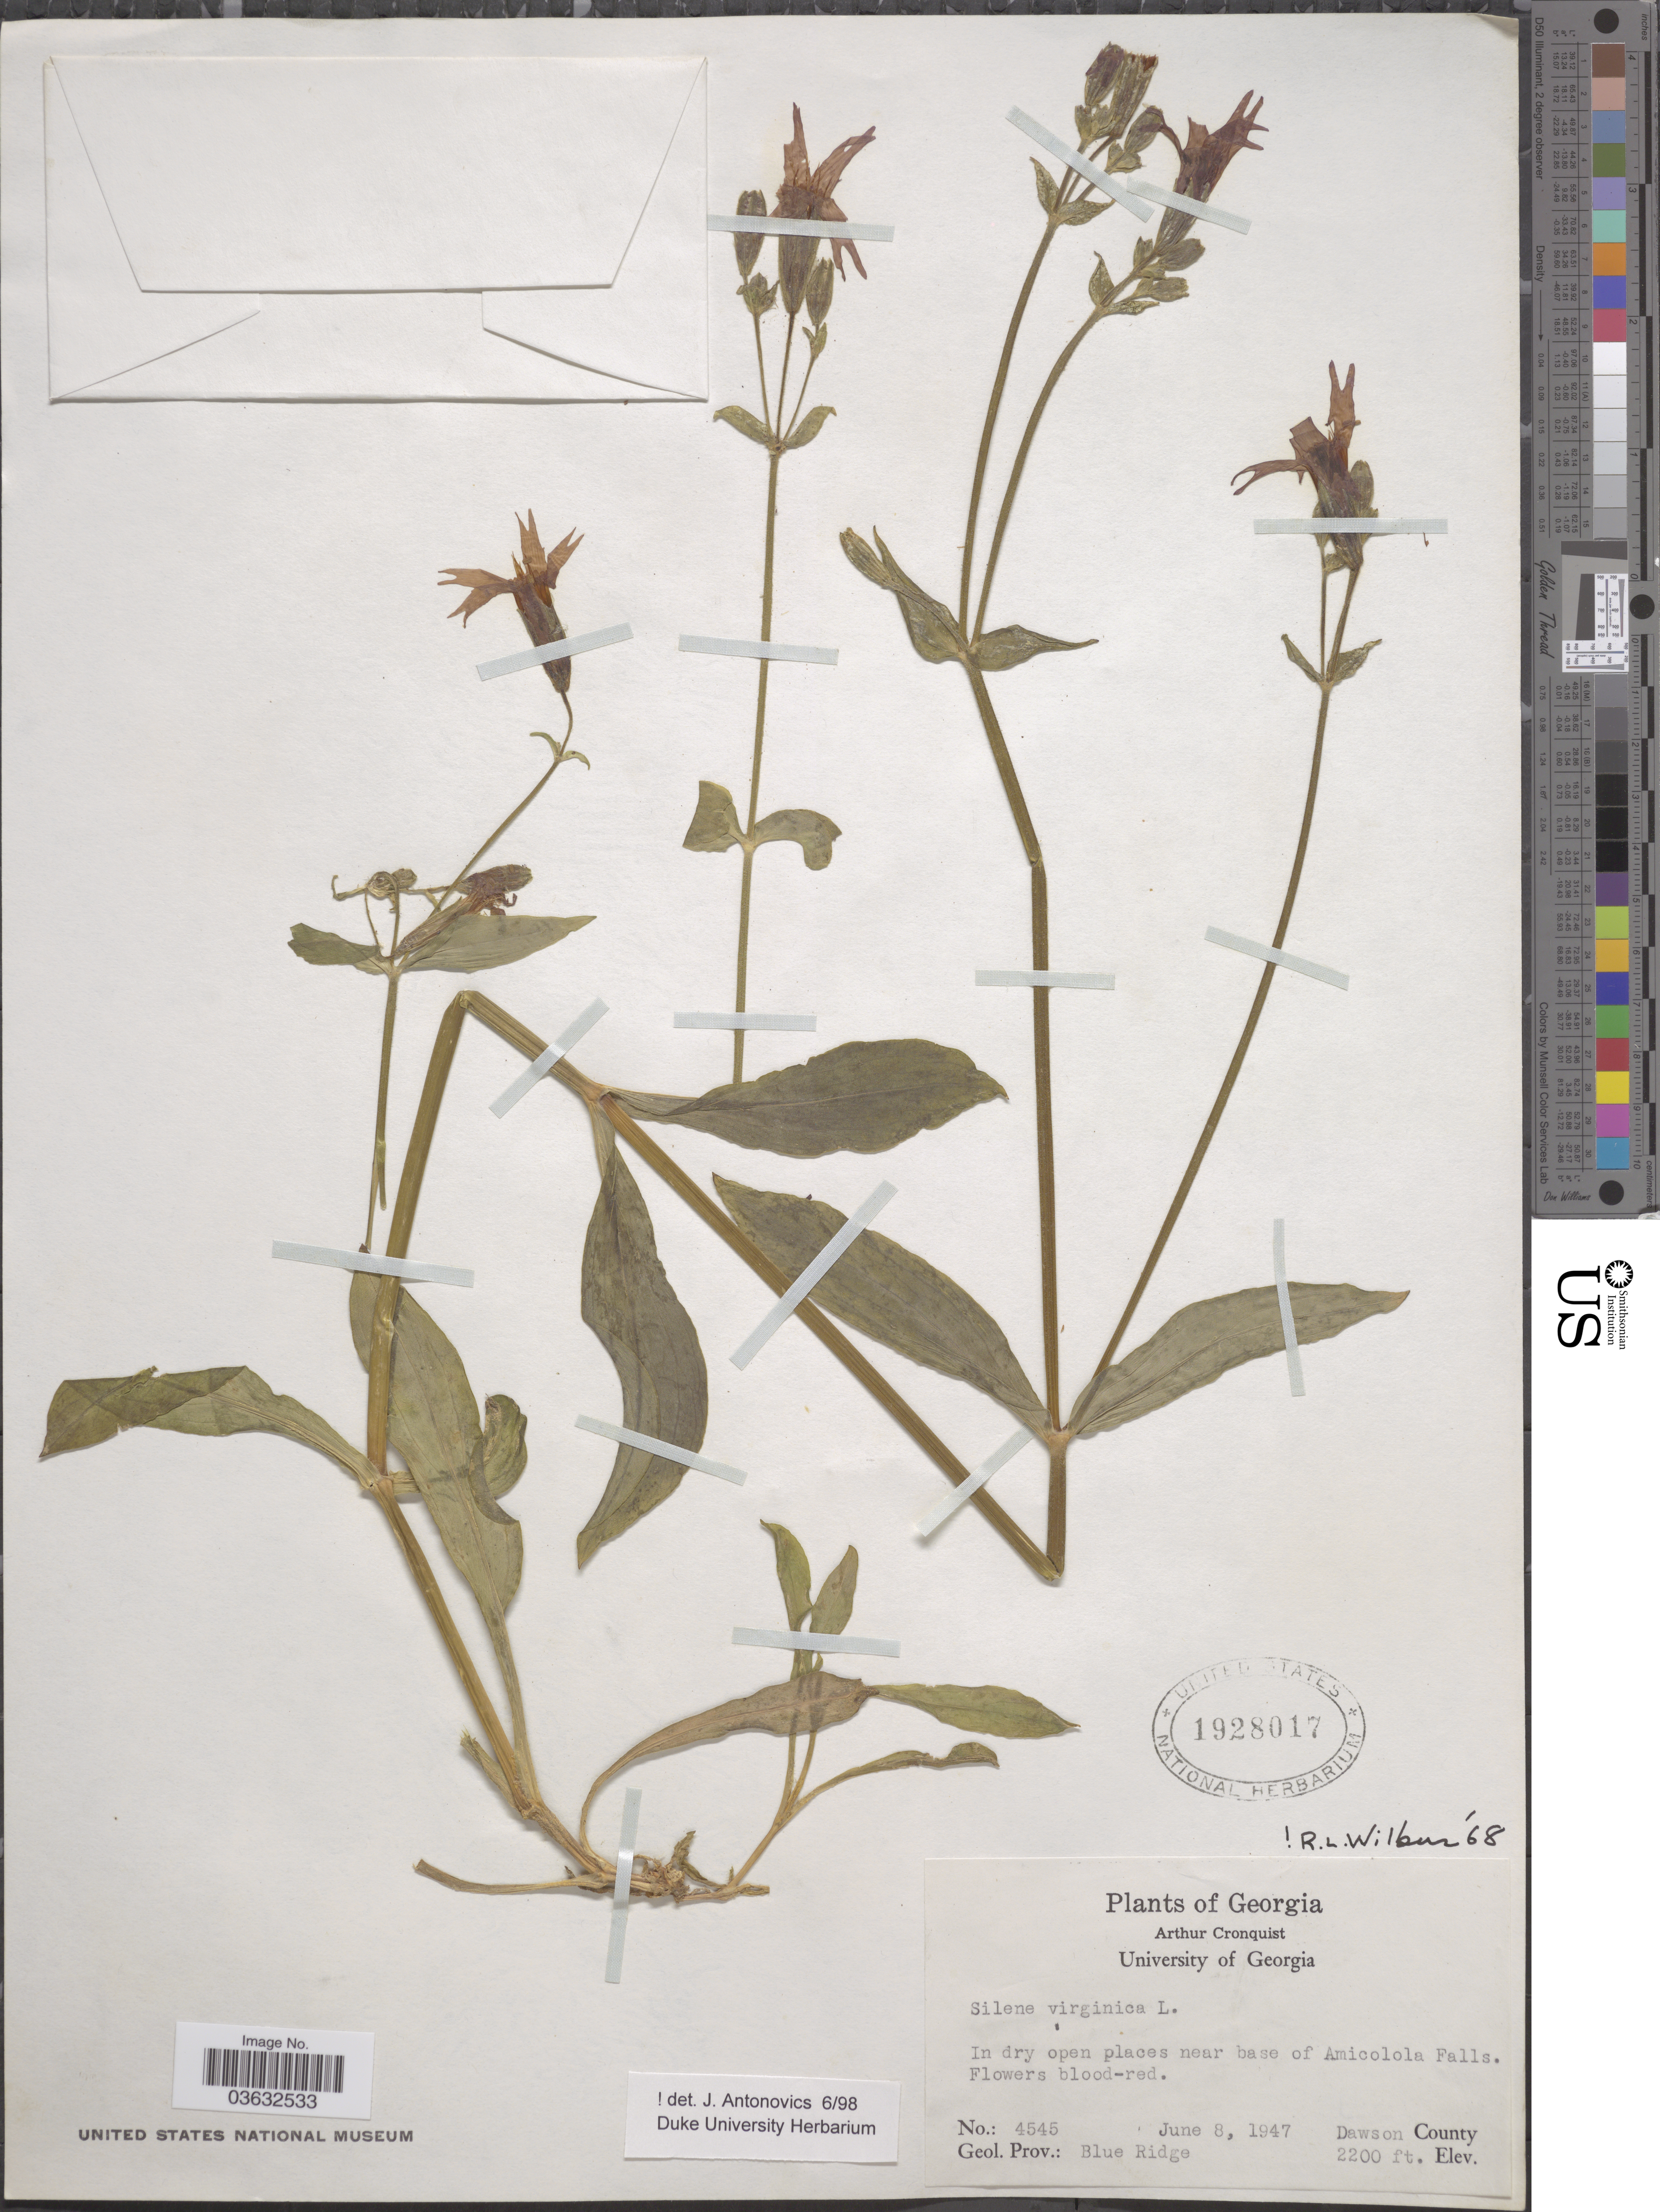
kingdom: Plantae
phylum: Tracheophyta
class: Magnoliopsida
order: Caryophyllales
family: Caryophyllaceae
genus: Silene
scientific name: Silene virginica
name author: L.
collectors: A. J. Cronquist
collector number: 4545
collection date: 1947-06-08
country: United States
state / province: Georgia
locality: In dry open places near base of Amicolola Falls. Dawson County. Geol. Prov.: Blue Ridge.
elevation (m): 671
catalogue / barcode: US 1928017